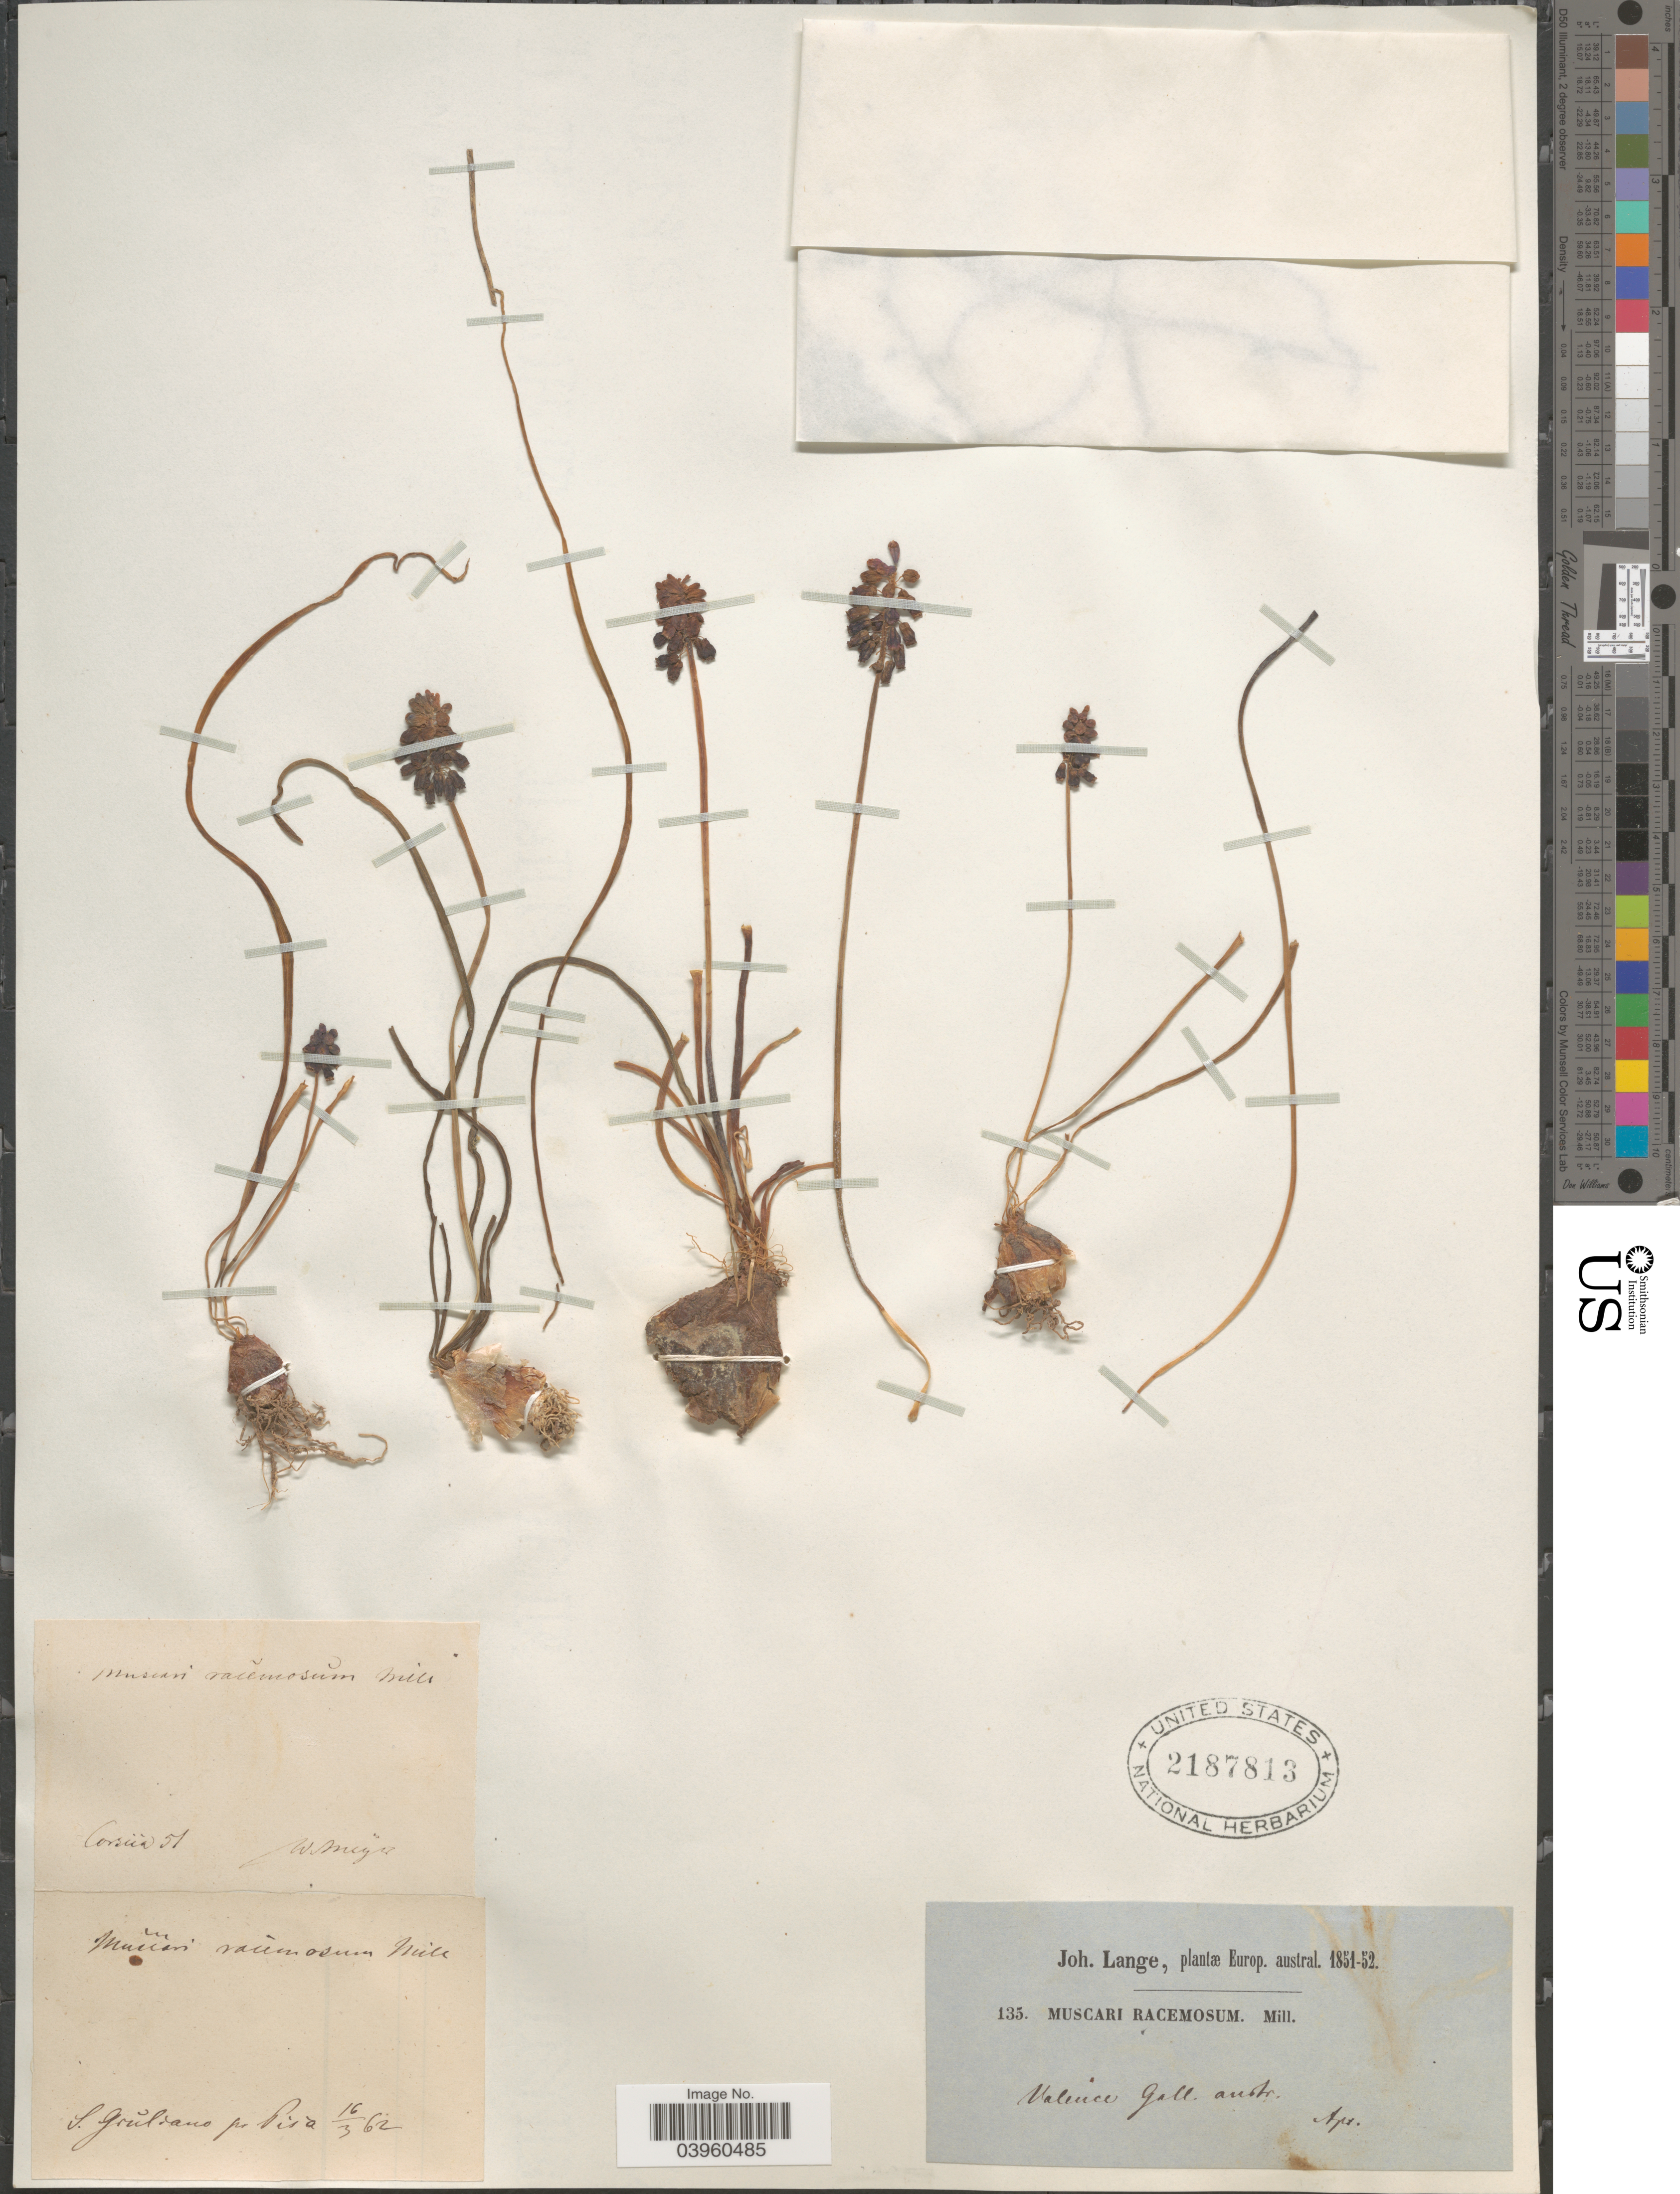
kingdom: Plantae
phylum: Tracheophyta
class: Liliopsida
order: Asparagales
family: Asparagaceae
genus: Muscari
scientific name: Muscari racemosum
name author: (L.) Mill.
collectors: J. M. C. Lange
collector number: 135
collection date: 1851-04/1852-04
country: France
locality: Europ. austral. Valence Gall. austr.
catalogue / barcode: US 2187813-2